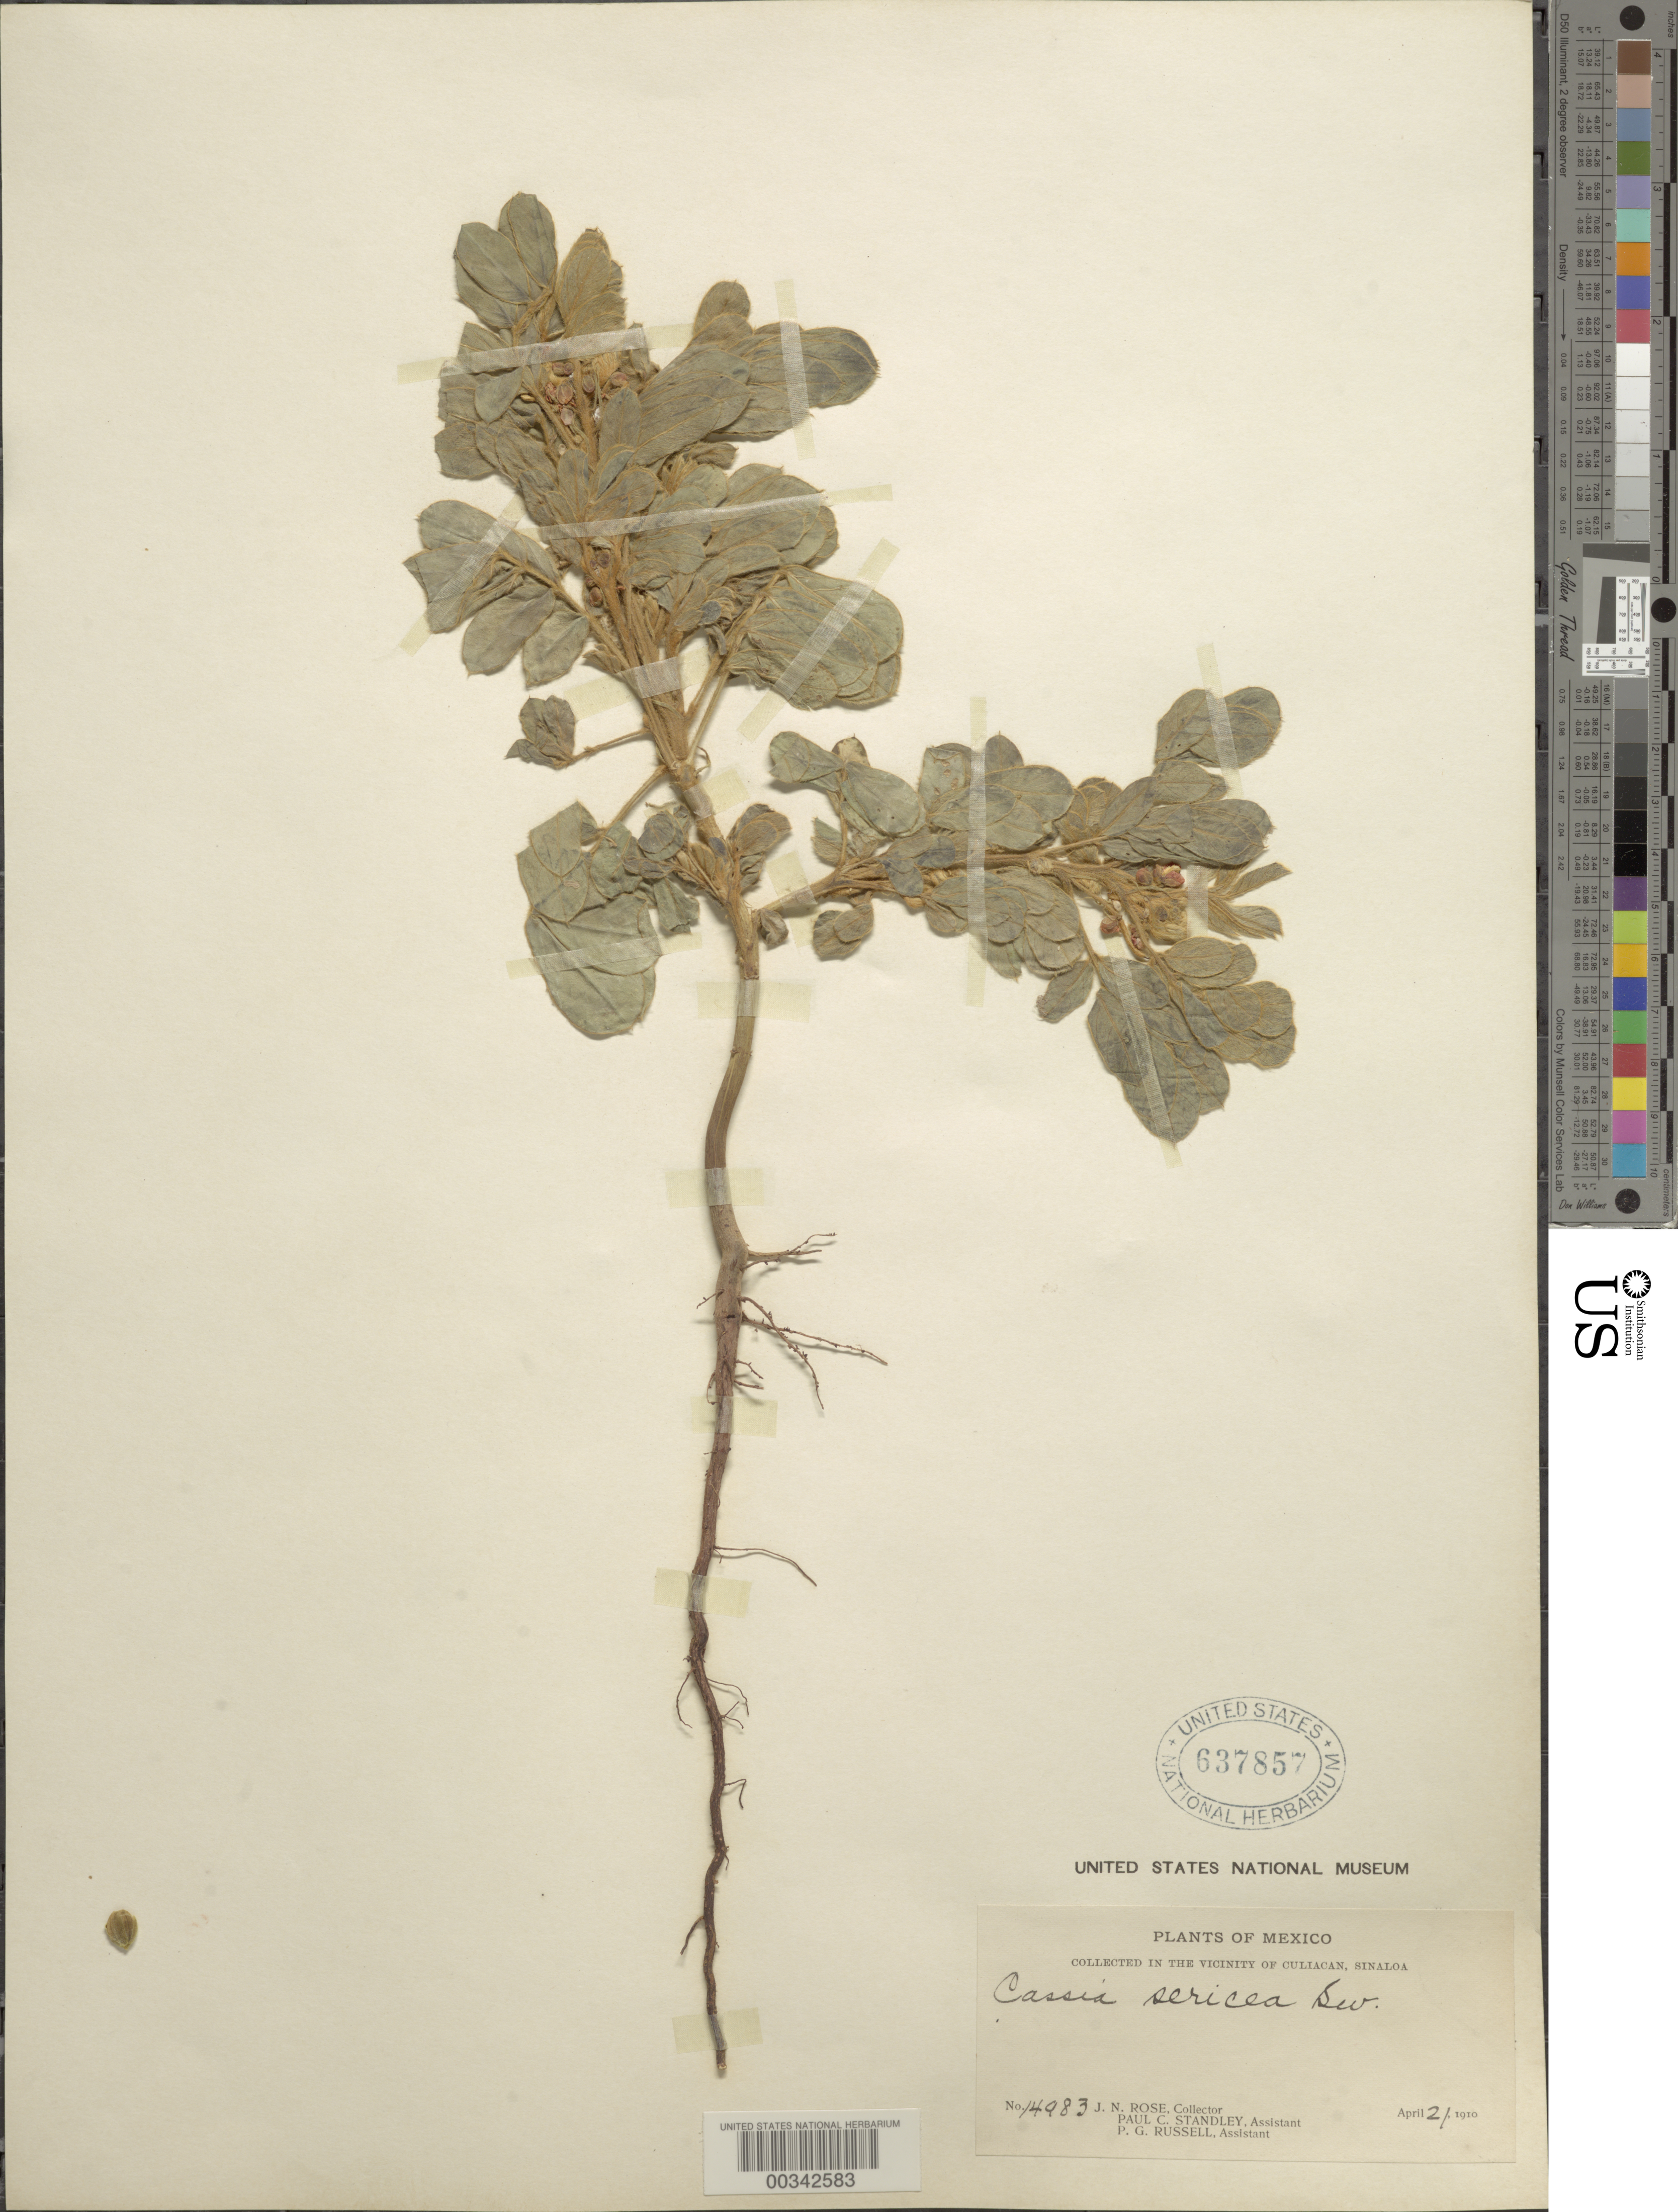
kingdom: Plantae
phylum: Tracheophyta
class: Magnoliopsida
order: Fabales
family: Fabaceae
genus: Senna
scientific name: Senna uniflora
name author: (Mill.) H.S. Irwin & Barneby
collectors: J. N. Rose, P. C. Standley & P. G. Russell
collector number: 14983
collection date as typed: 21 Apr 1910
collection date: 1910-04-21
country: Mexico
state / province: Sinaloa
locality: Culiacan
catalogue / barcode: US 637857